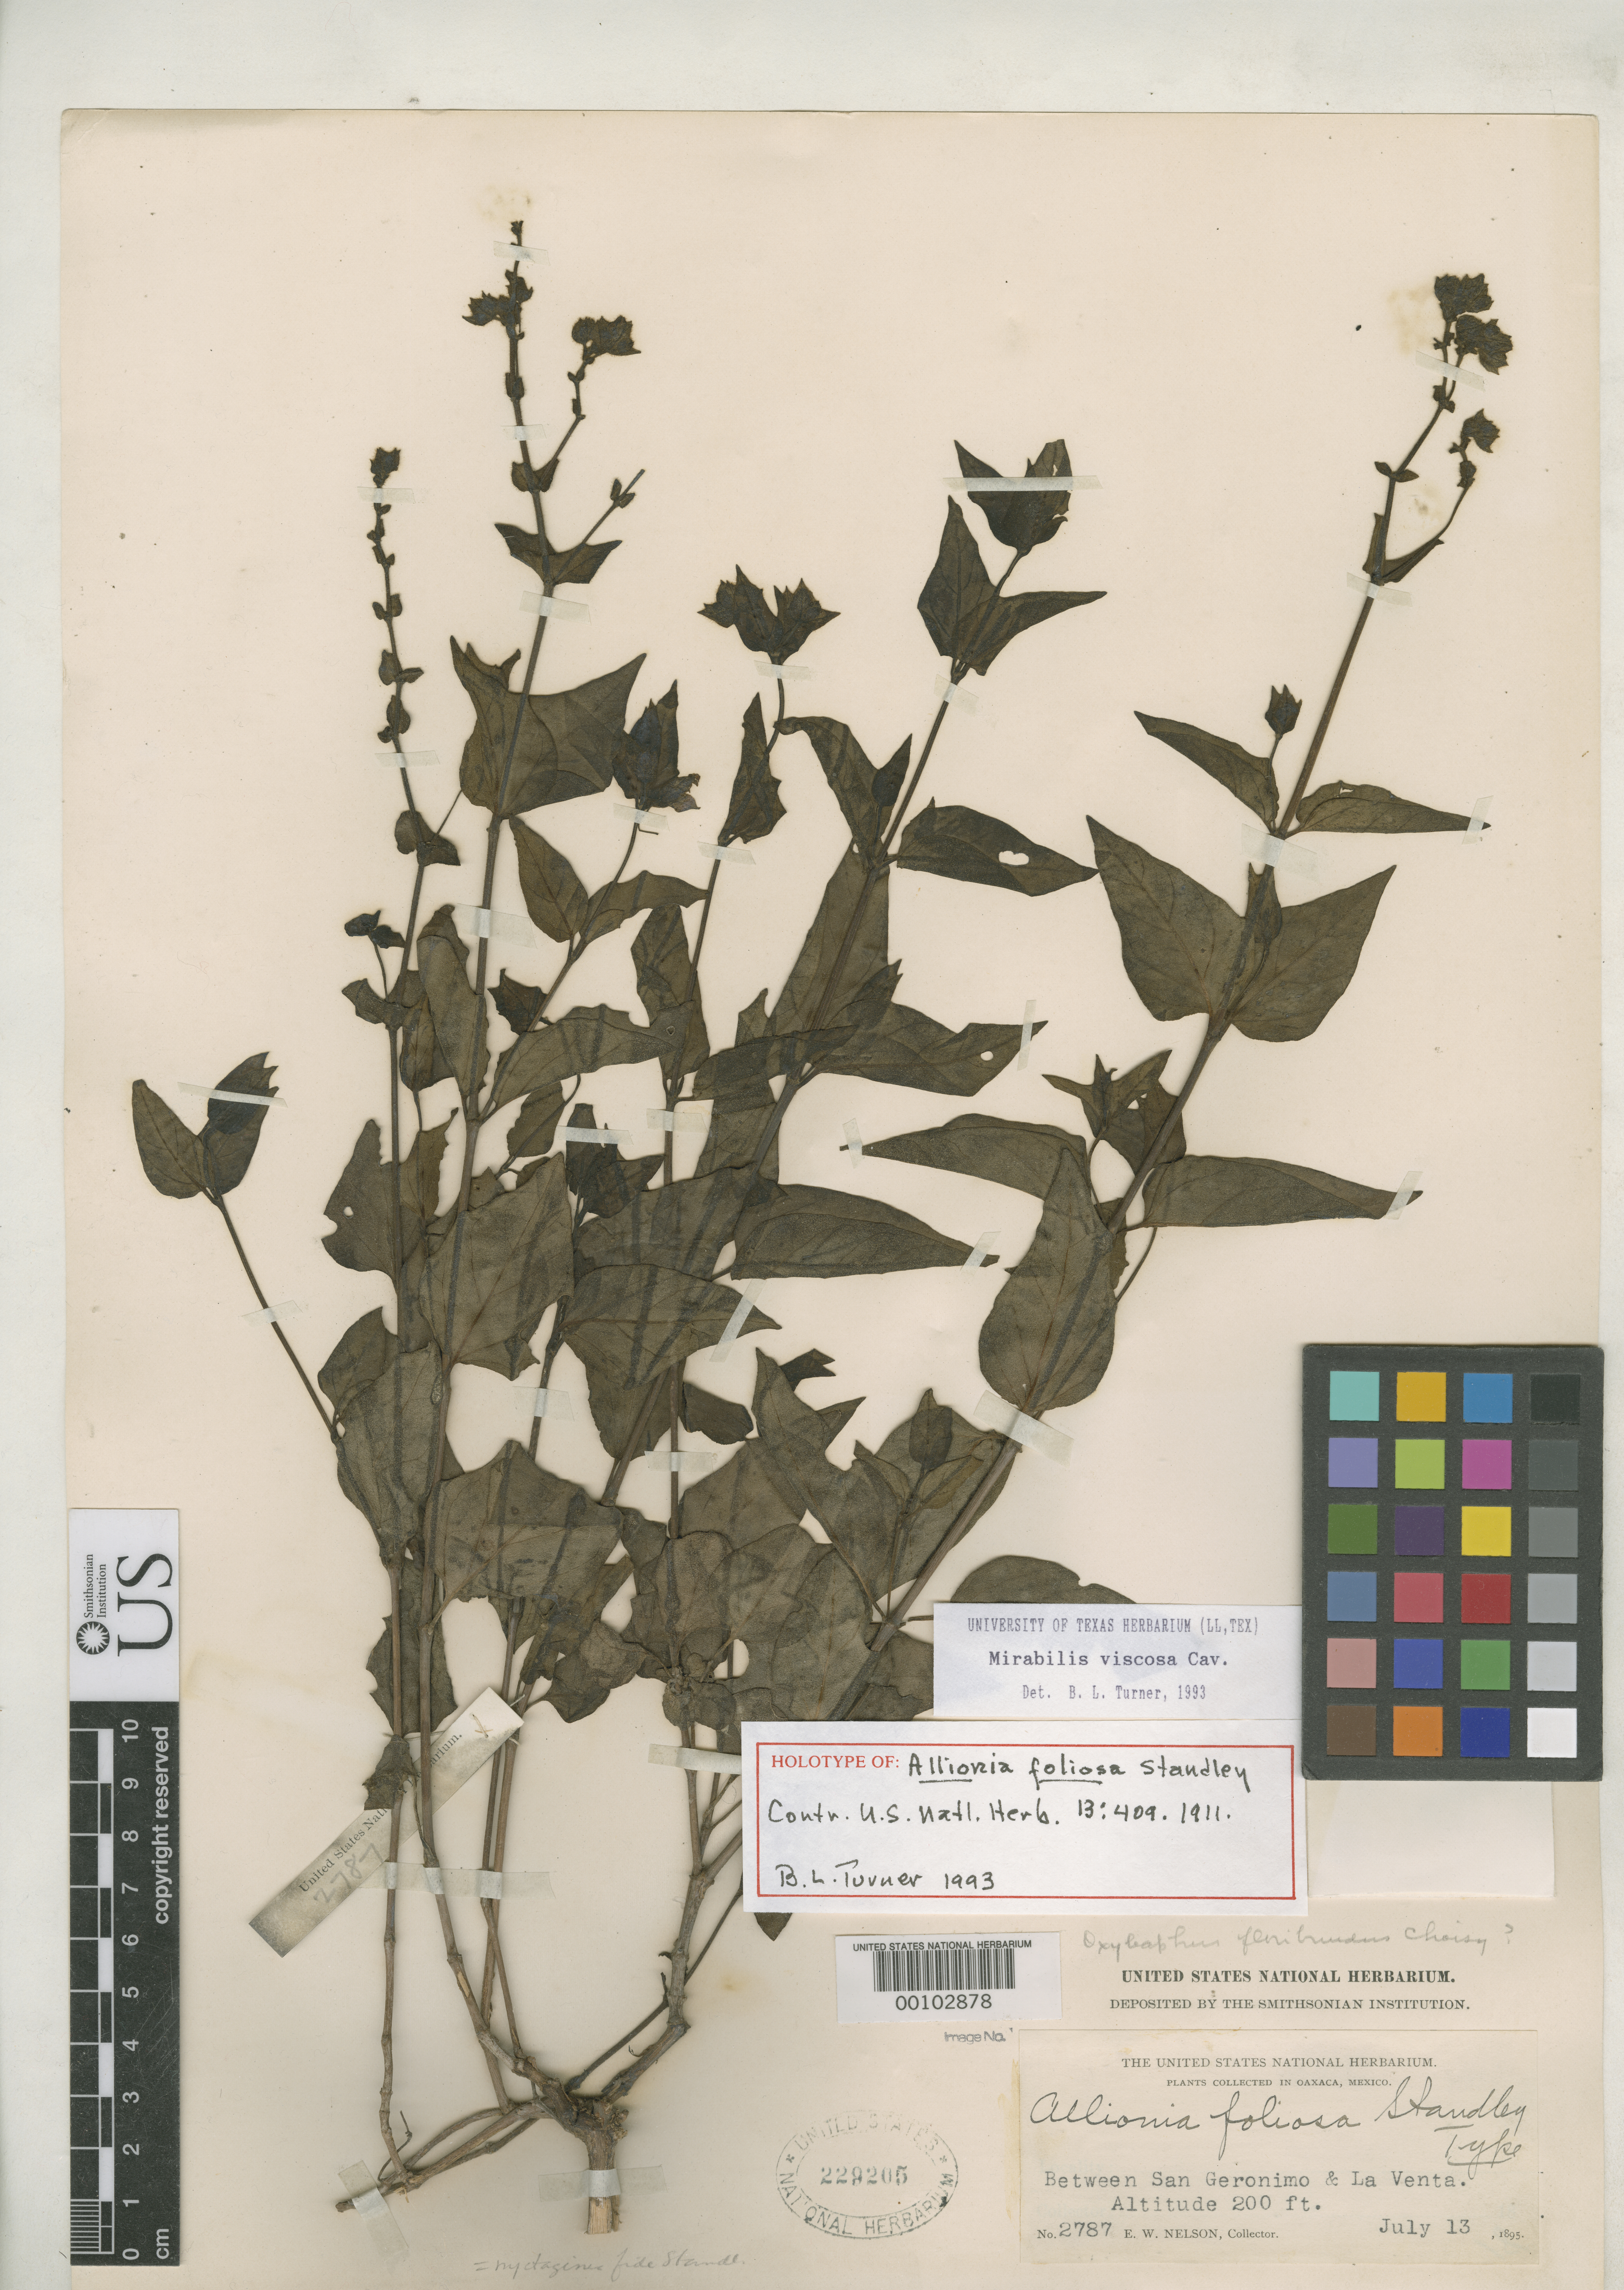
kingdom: Plantae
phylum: Tracheophyta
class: Magnoliopsida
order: Caryophyllales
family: Nyctaginaceae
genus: Allionia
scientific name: Allionia foliosa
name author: Standl.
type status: Holotype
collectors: E. W. Nelson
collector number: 2787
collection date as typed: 13 Jul 1895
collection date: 1895-07-13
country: Mexico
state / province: Oaxaca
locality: Between San Geronimo & La Venta.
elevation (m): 60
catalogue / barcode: US 229205